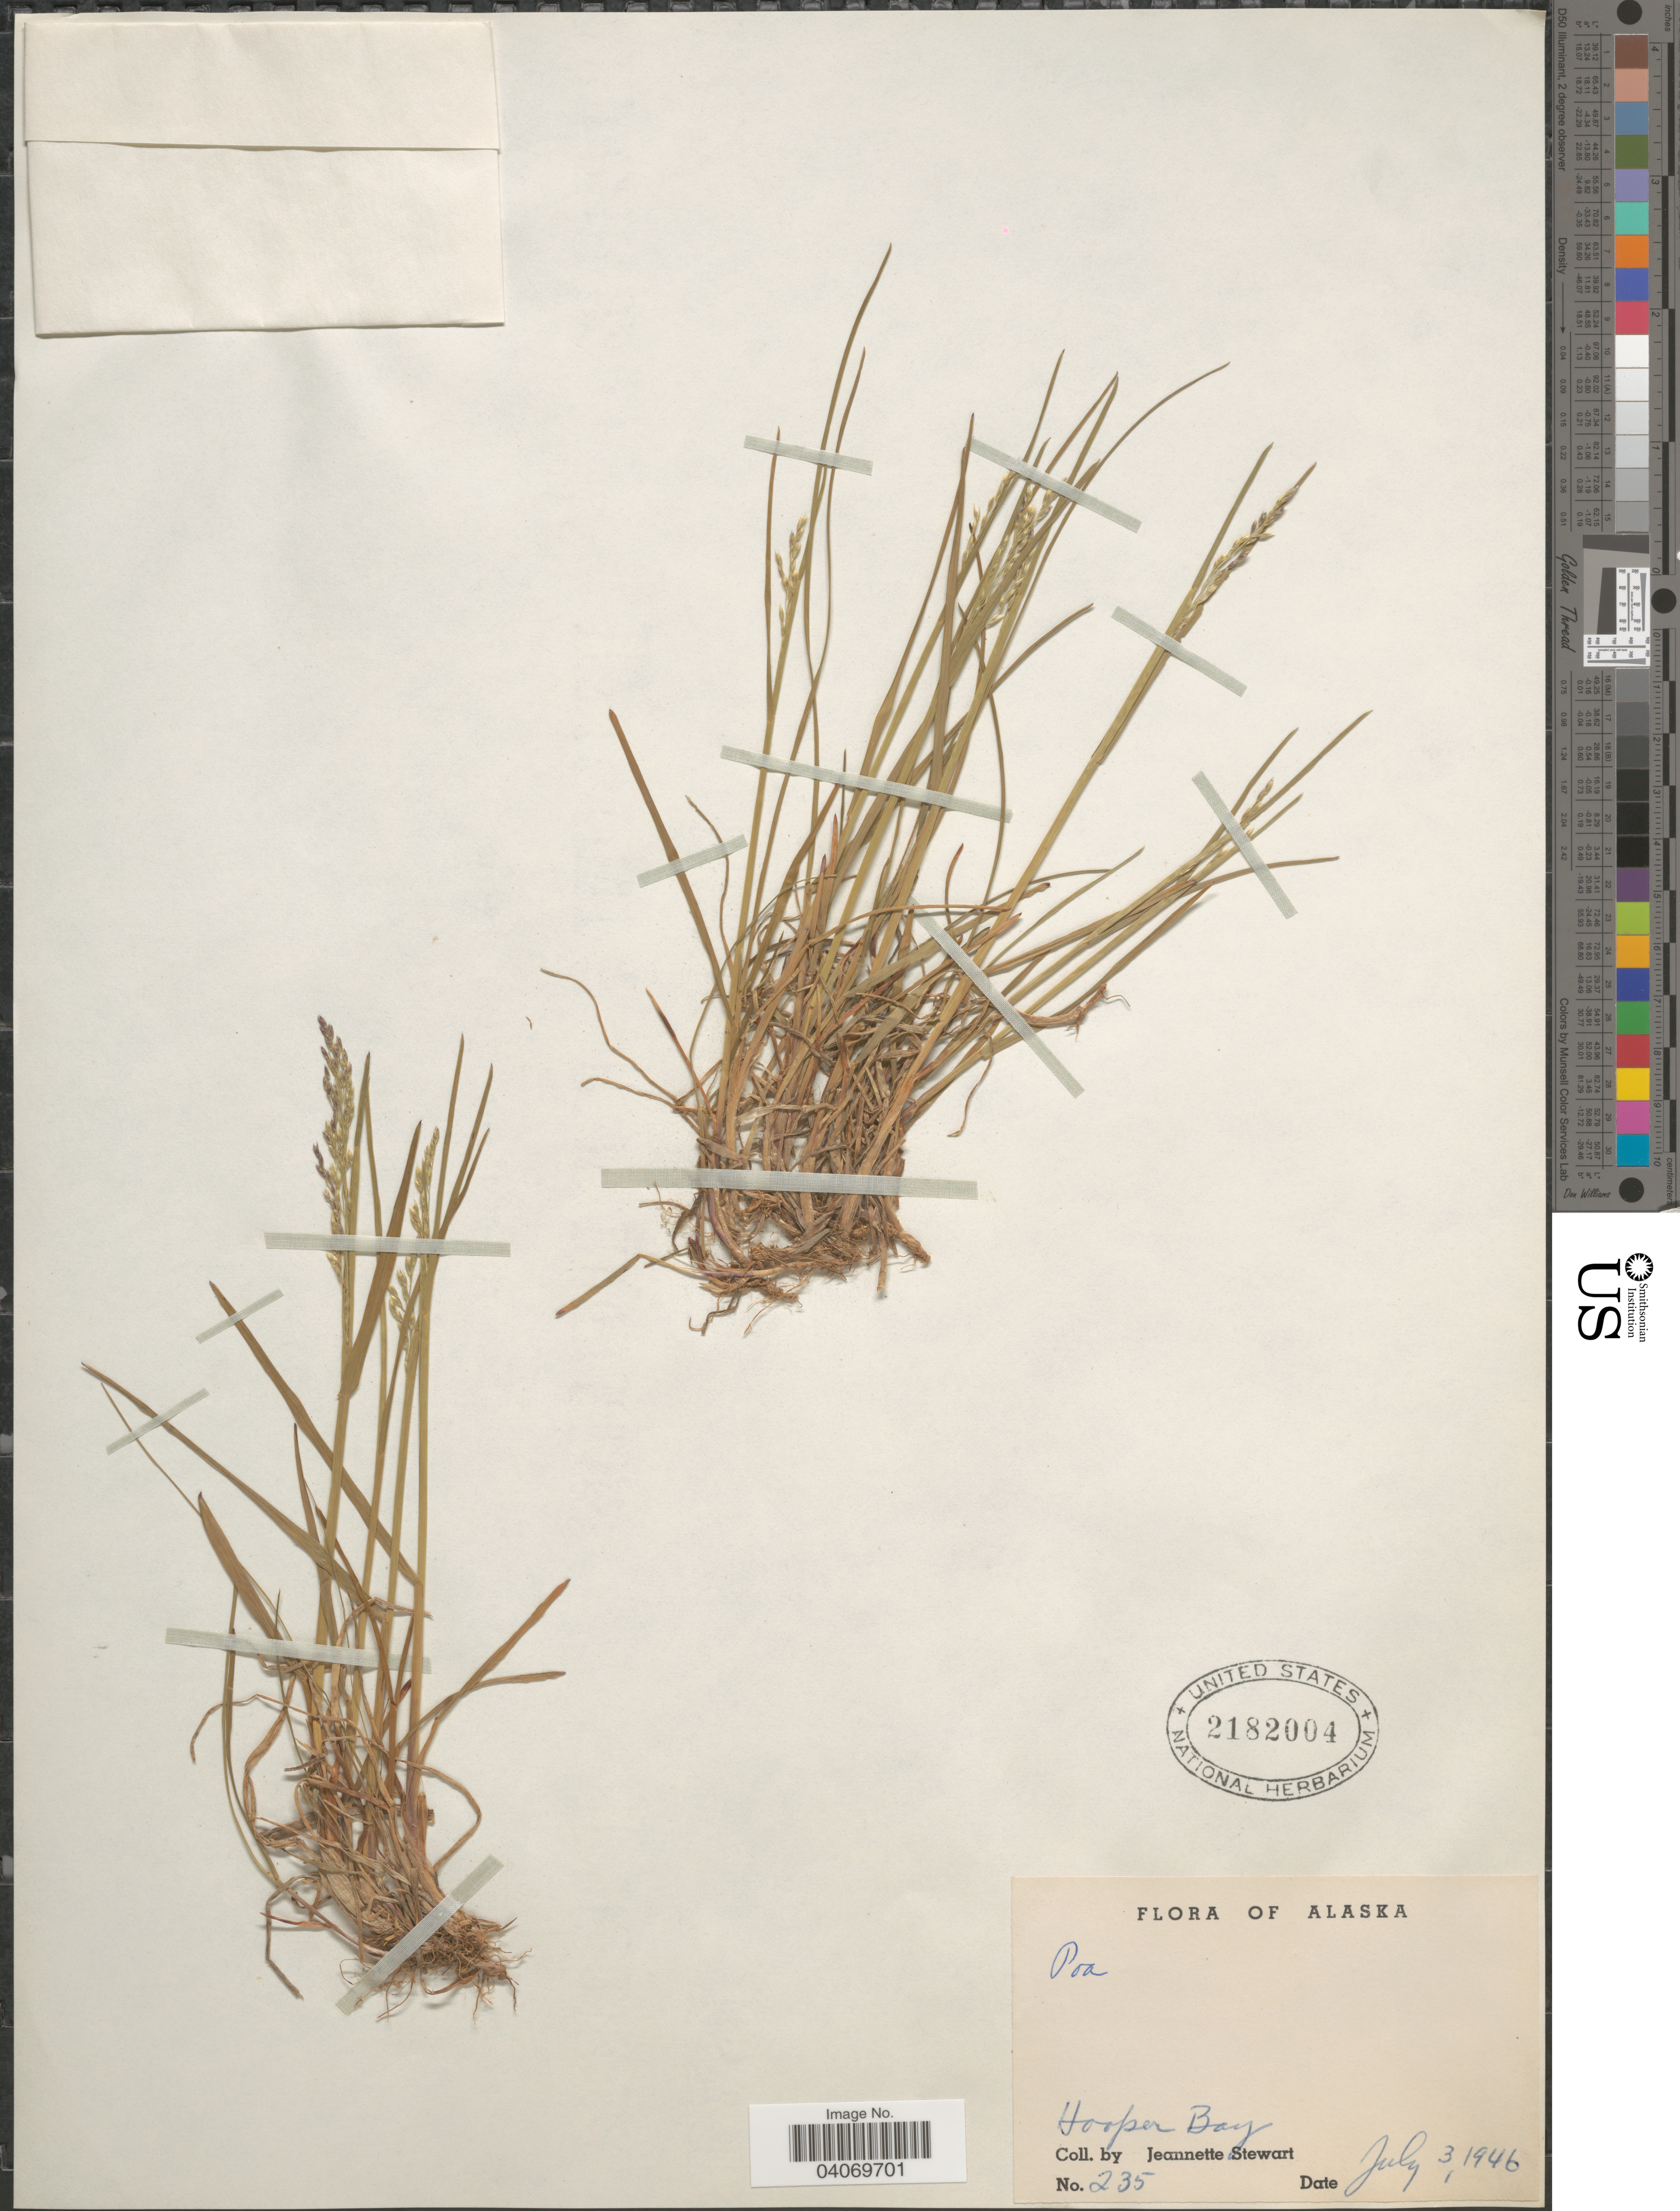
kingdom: Plantae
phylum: Tracheophyta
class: Liliopsida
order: Poales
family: Poaceae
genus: Poa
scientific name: Poa sp.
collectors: J. Stewart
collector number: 235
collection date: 1946-07-03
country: United States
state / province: Alaska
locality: Hooper Bay.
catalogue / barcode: US 2182004